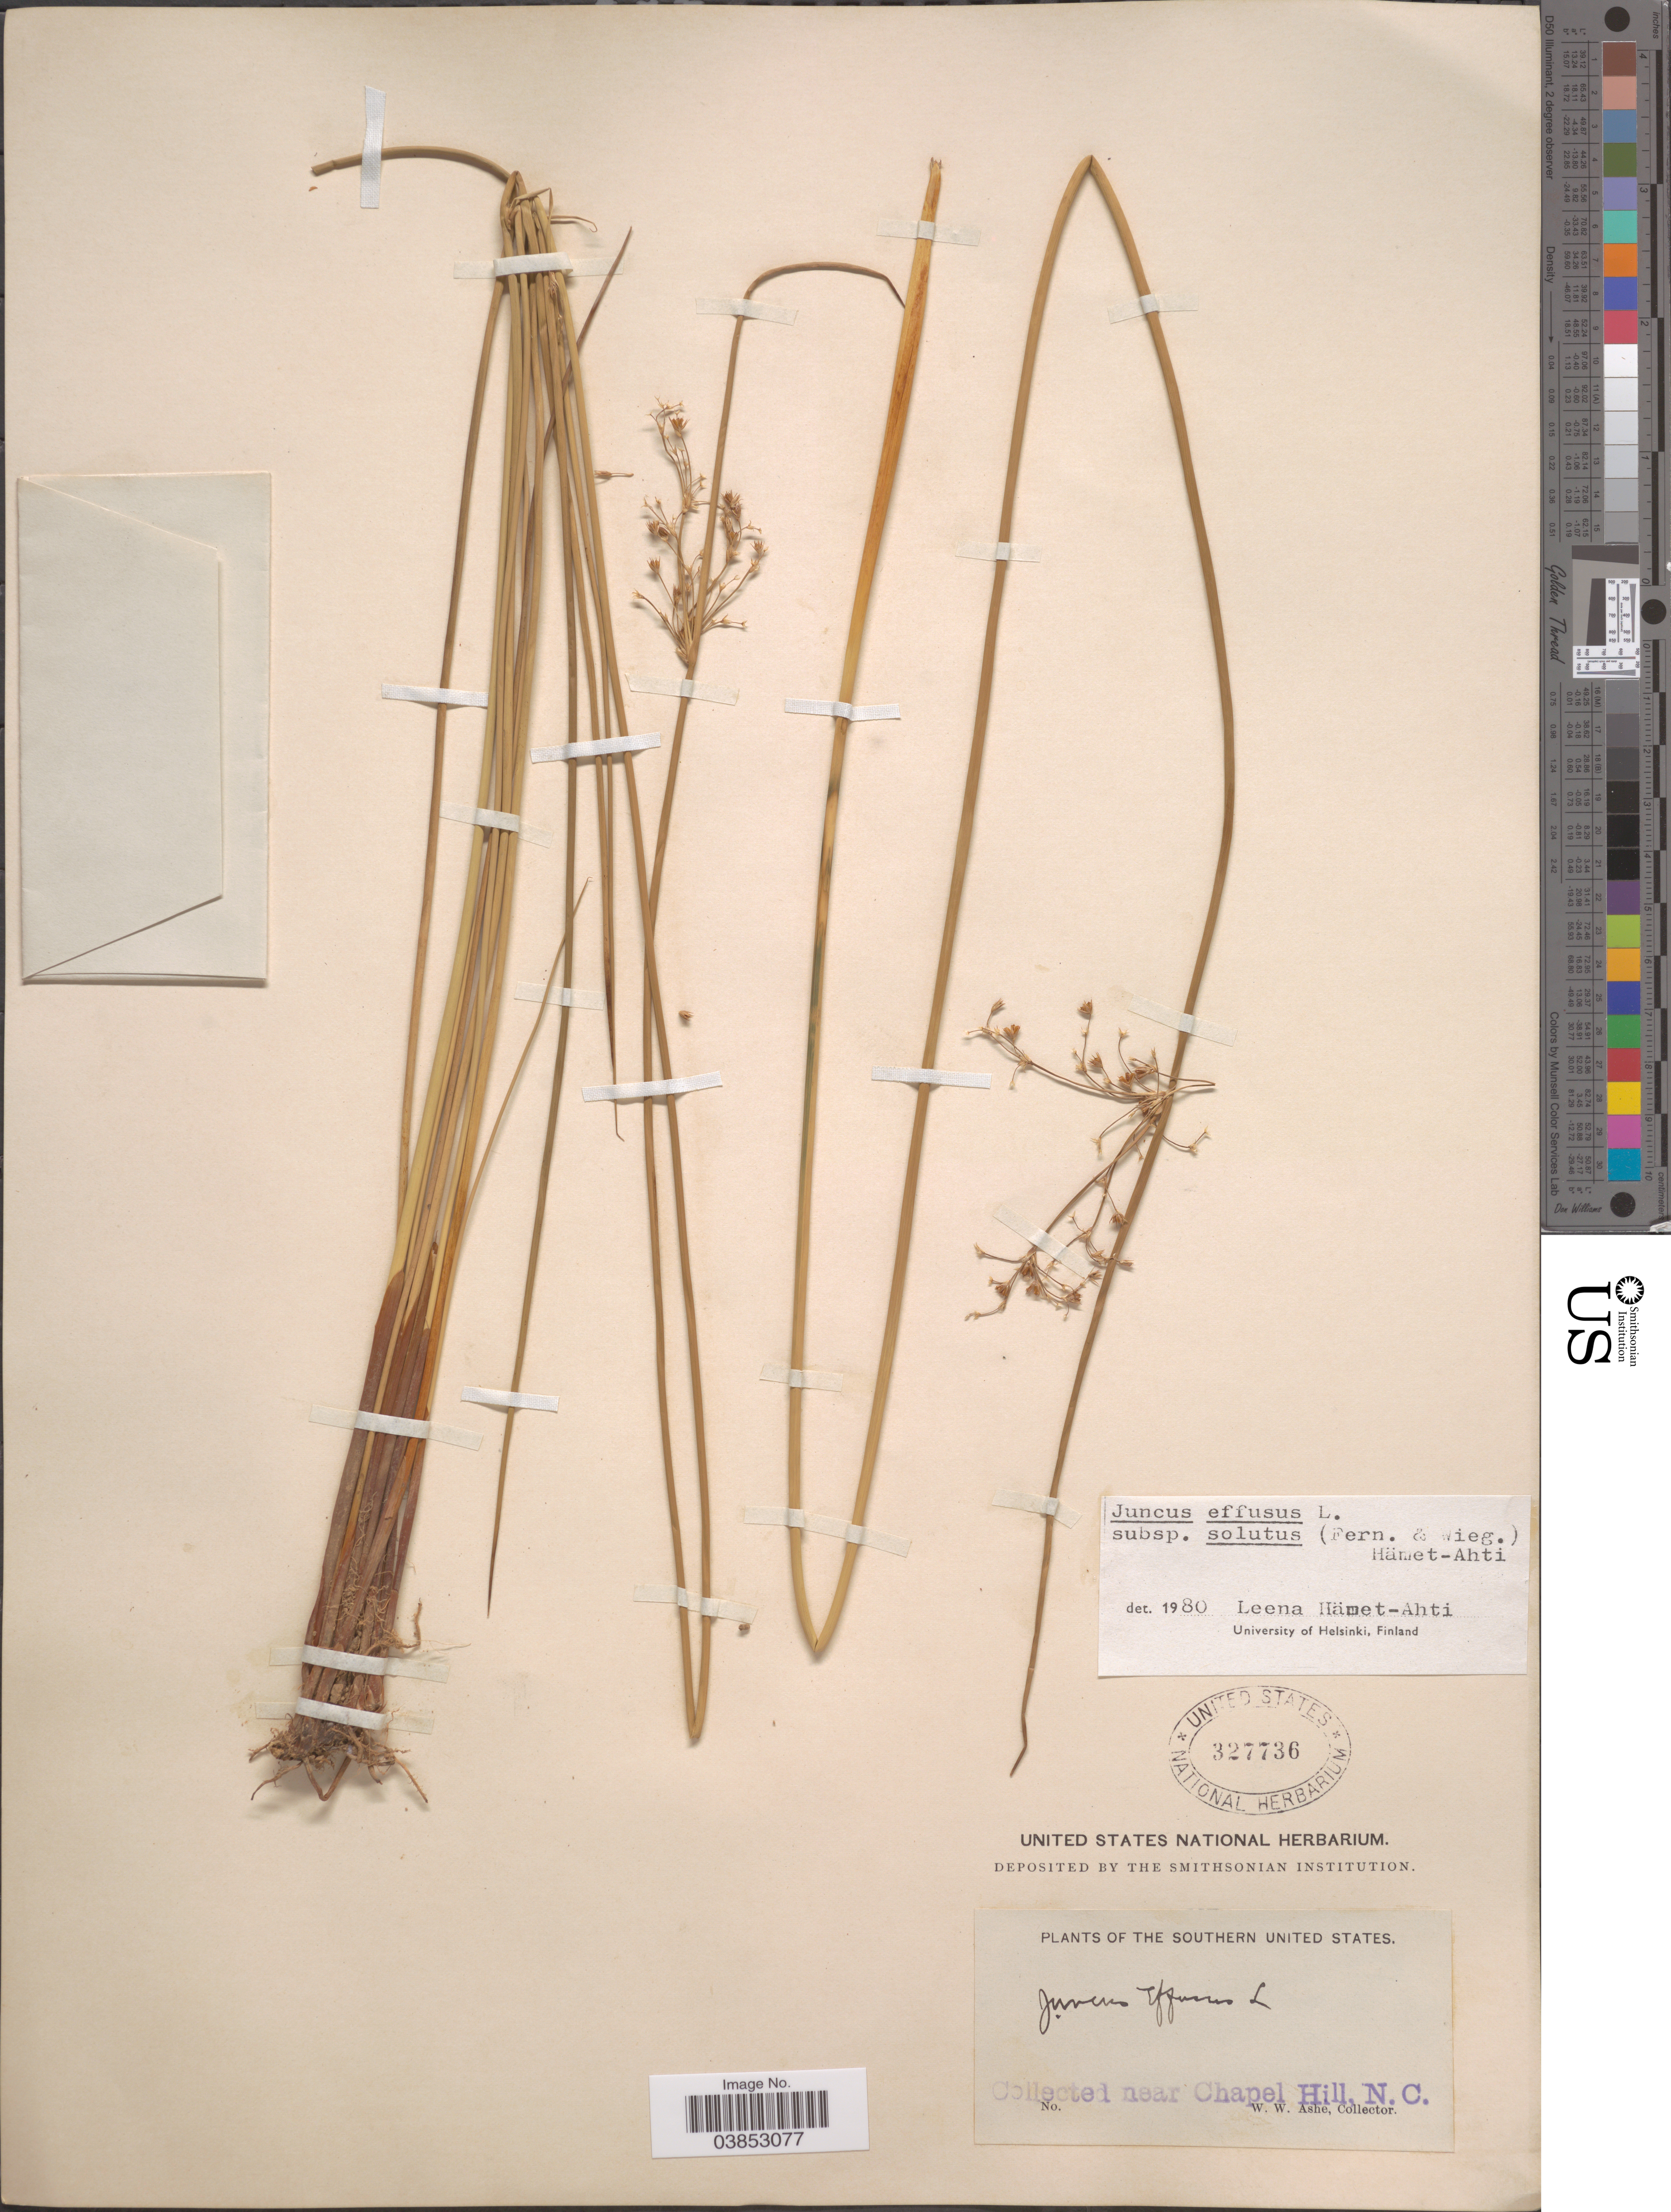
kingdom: Plantae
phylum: Tracheophyta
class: Liliopsida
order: Poales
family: Juncaceae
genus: Juncus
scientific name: Juncus effusus var. solutus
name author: Fernald & Wiegand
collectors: W. W. Ashe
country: United States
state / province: North Carolina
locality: The Southern United States. Near Chapel Hill.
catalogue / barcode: US 327736